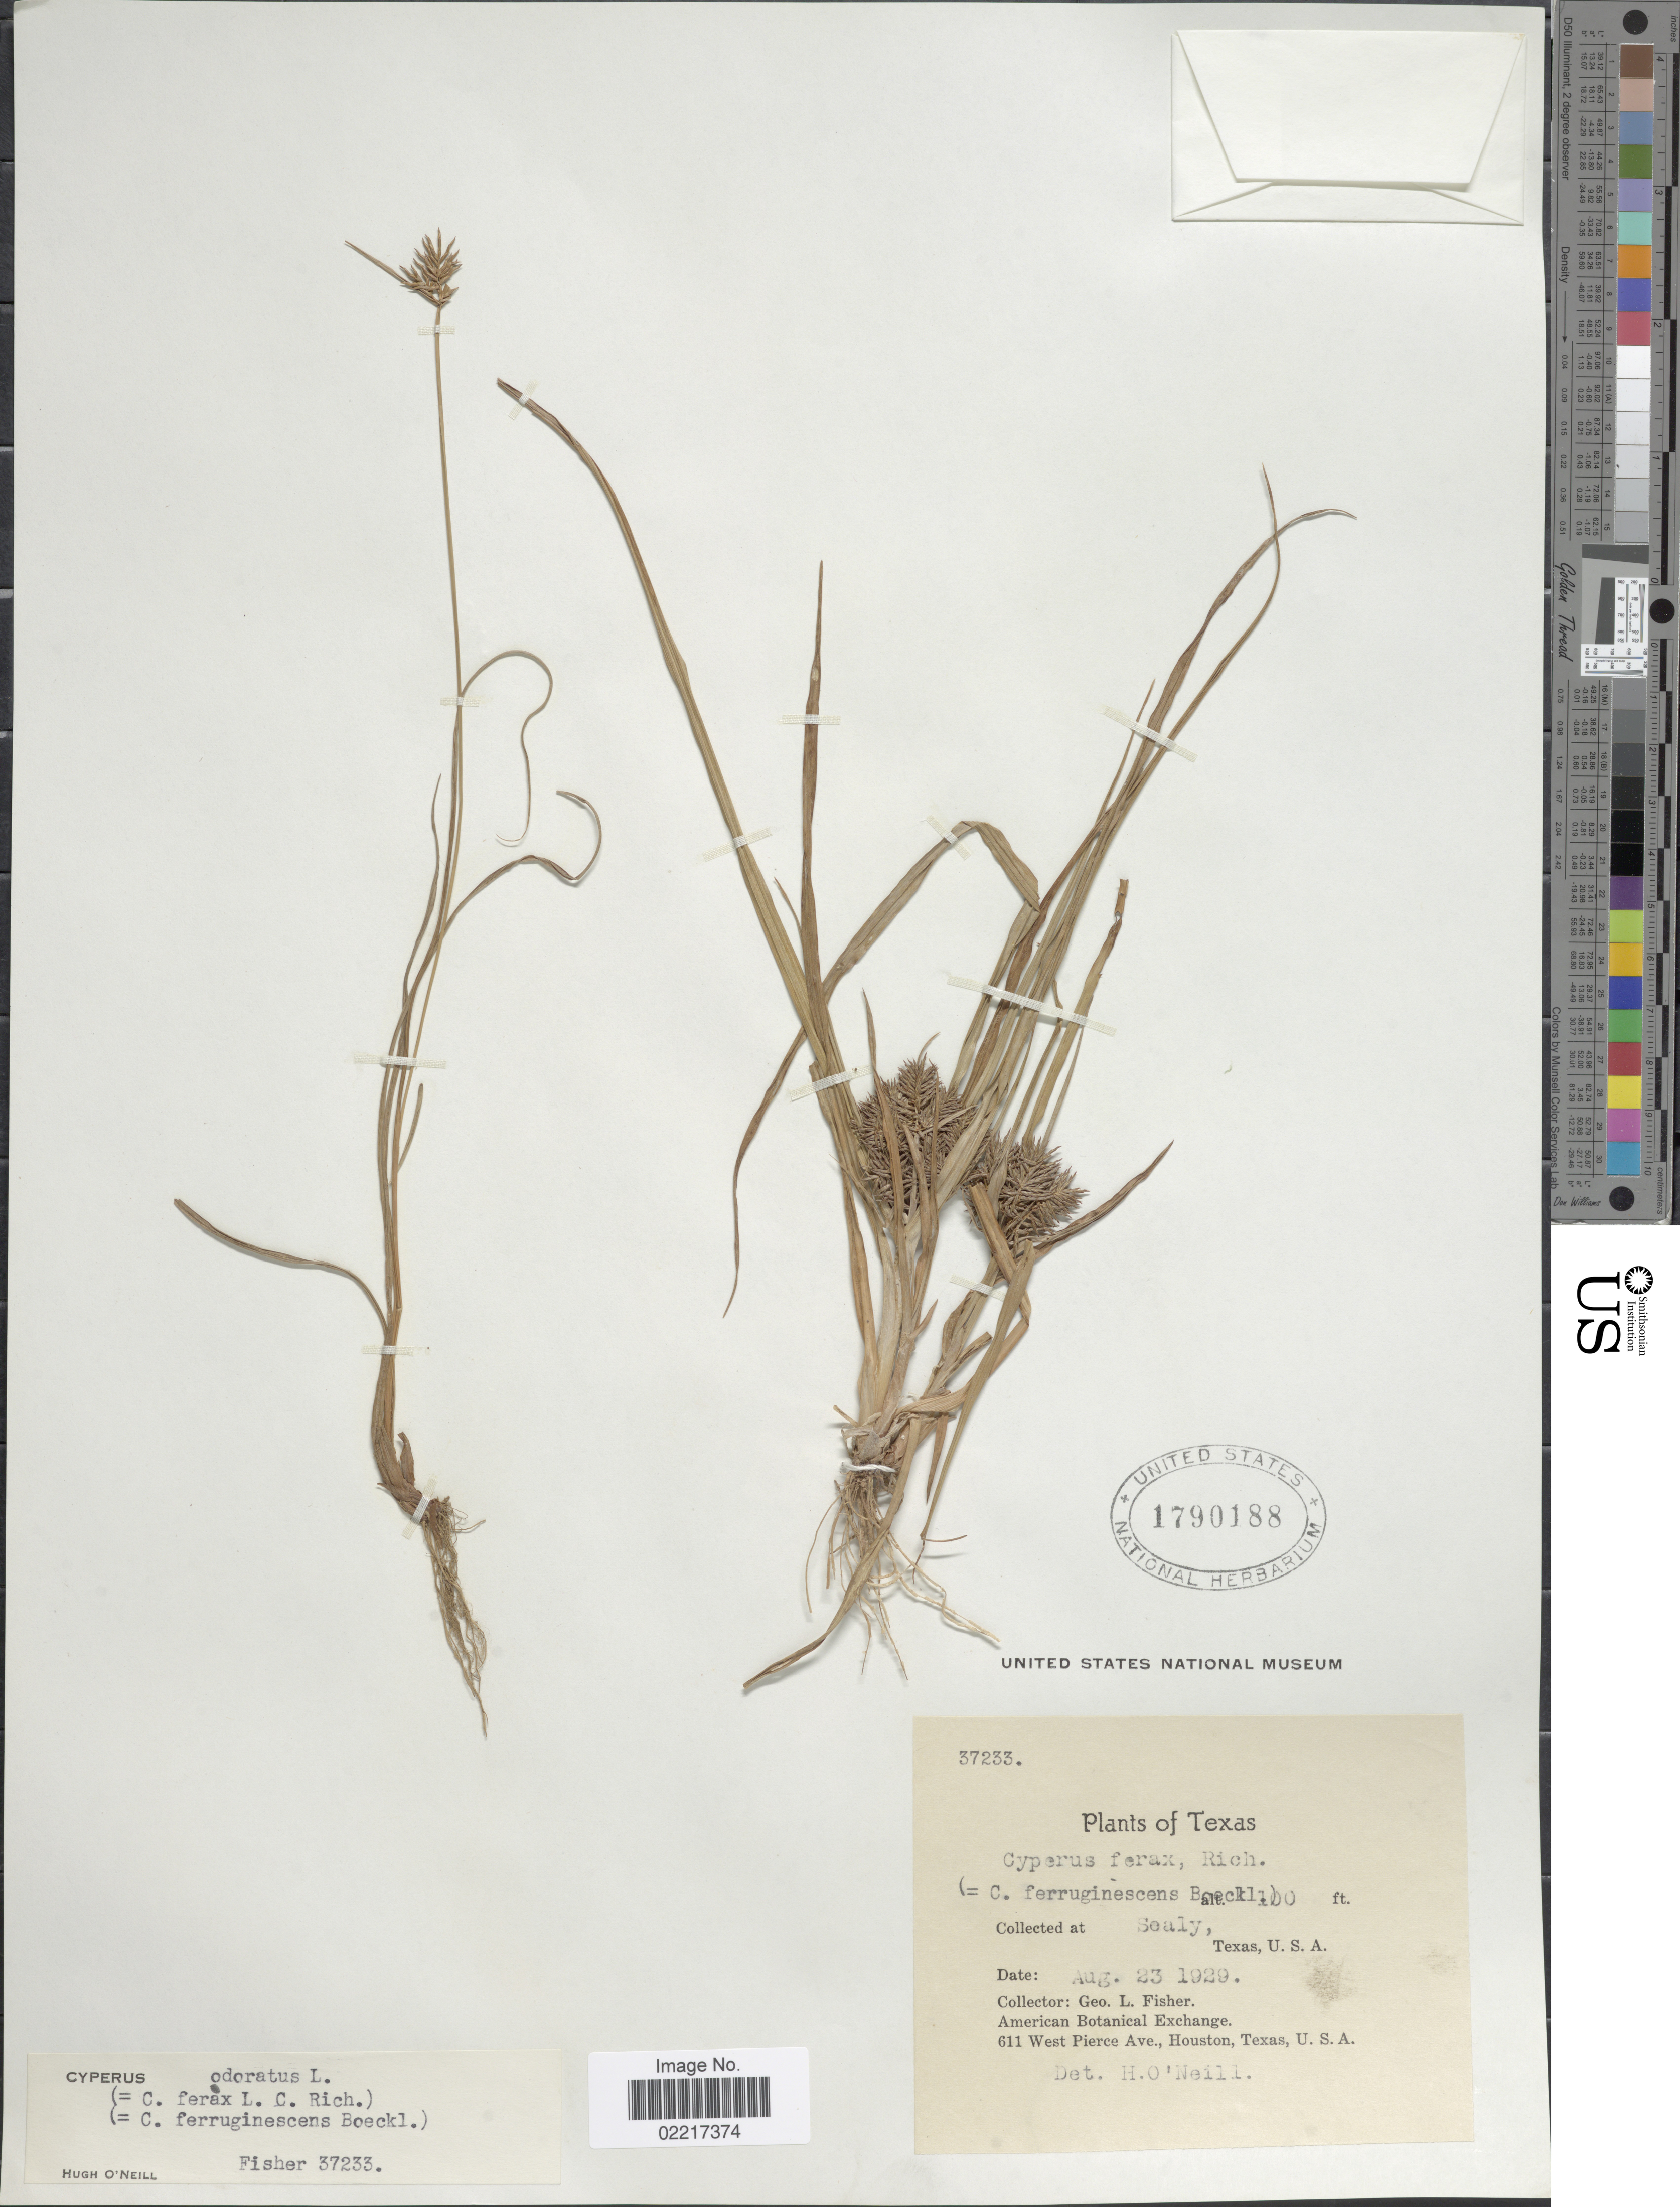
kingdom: Plantae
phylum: Tracheophyta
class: Liliopsida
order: Poales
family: Cyperaceae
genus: Cyperus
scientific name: Cyperus odoratus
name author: L.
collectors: G. L. Fisher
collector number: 37233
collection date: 1929-08-23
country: United States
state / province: Texas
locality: Sealy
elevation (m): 30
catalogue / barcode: US 1790188